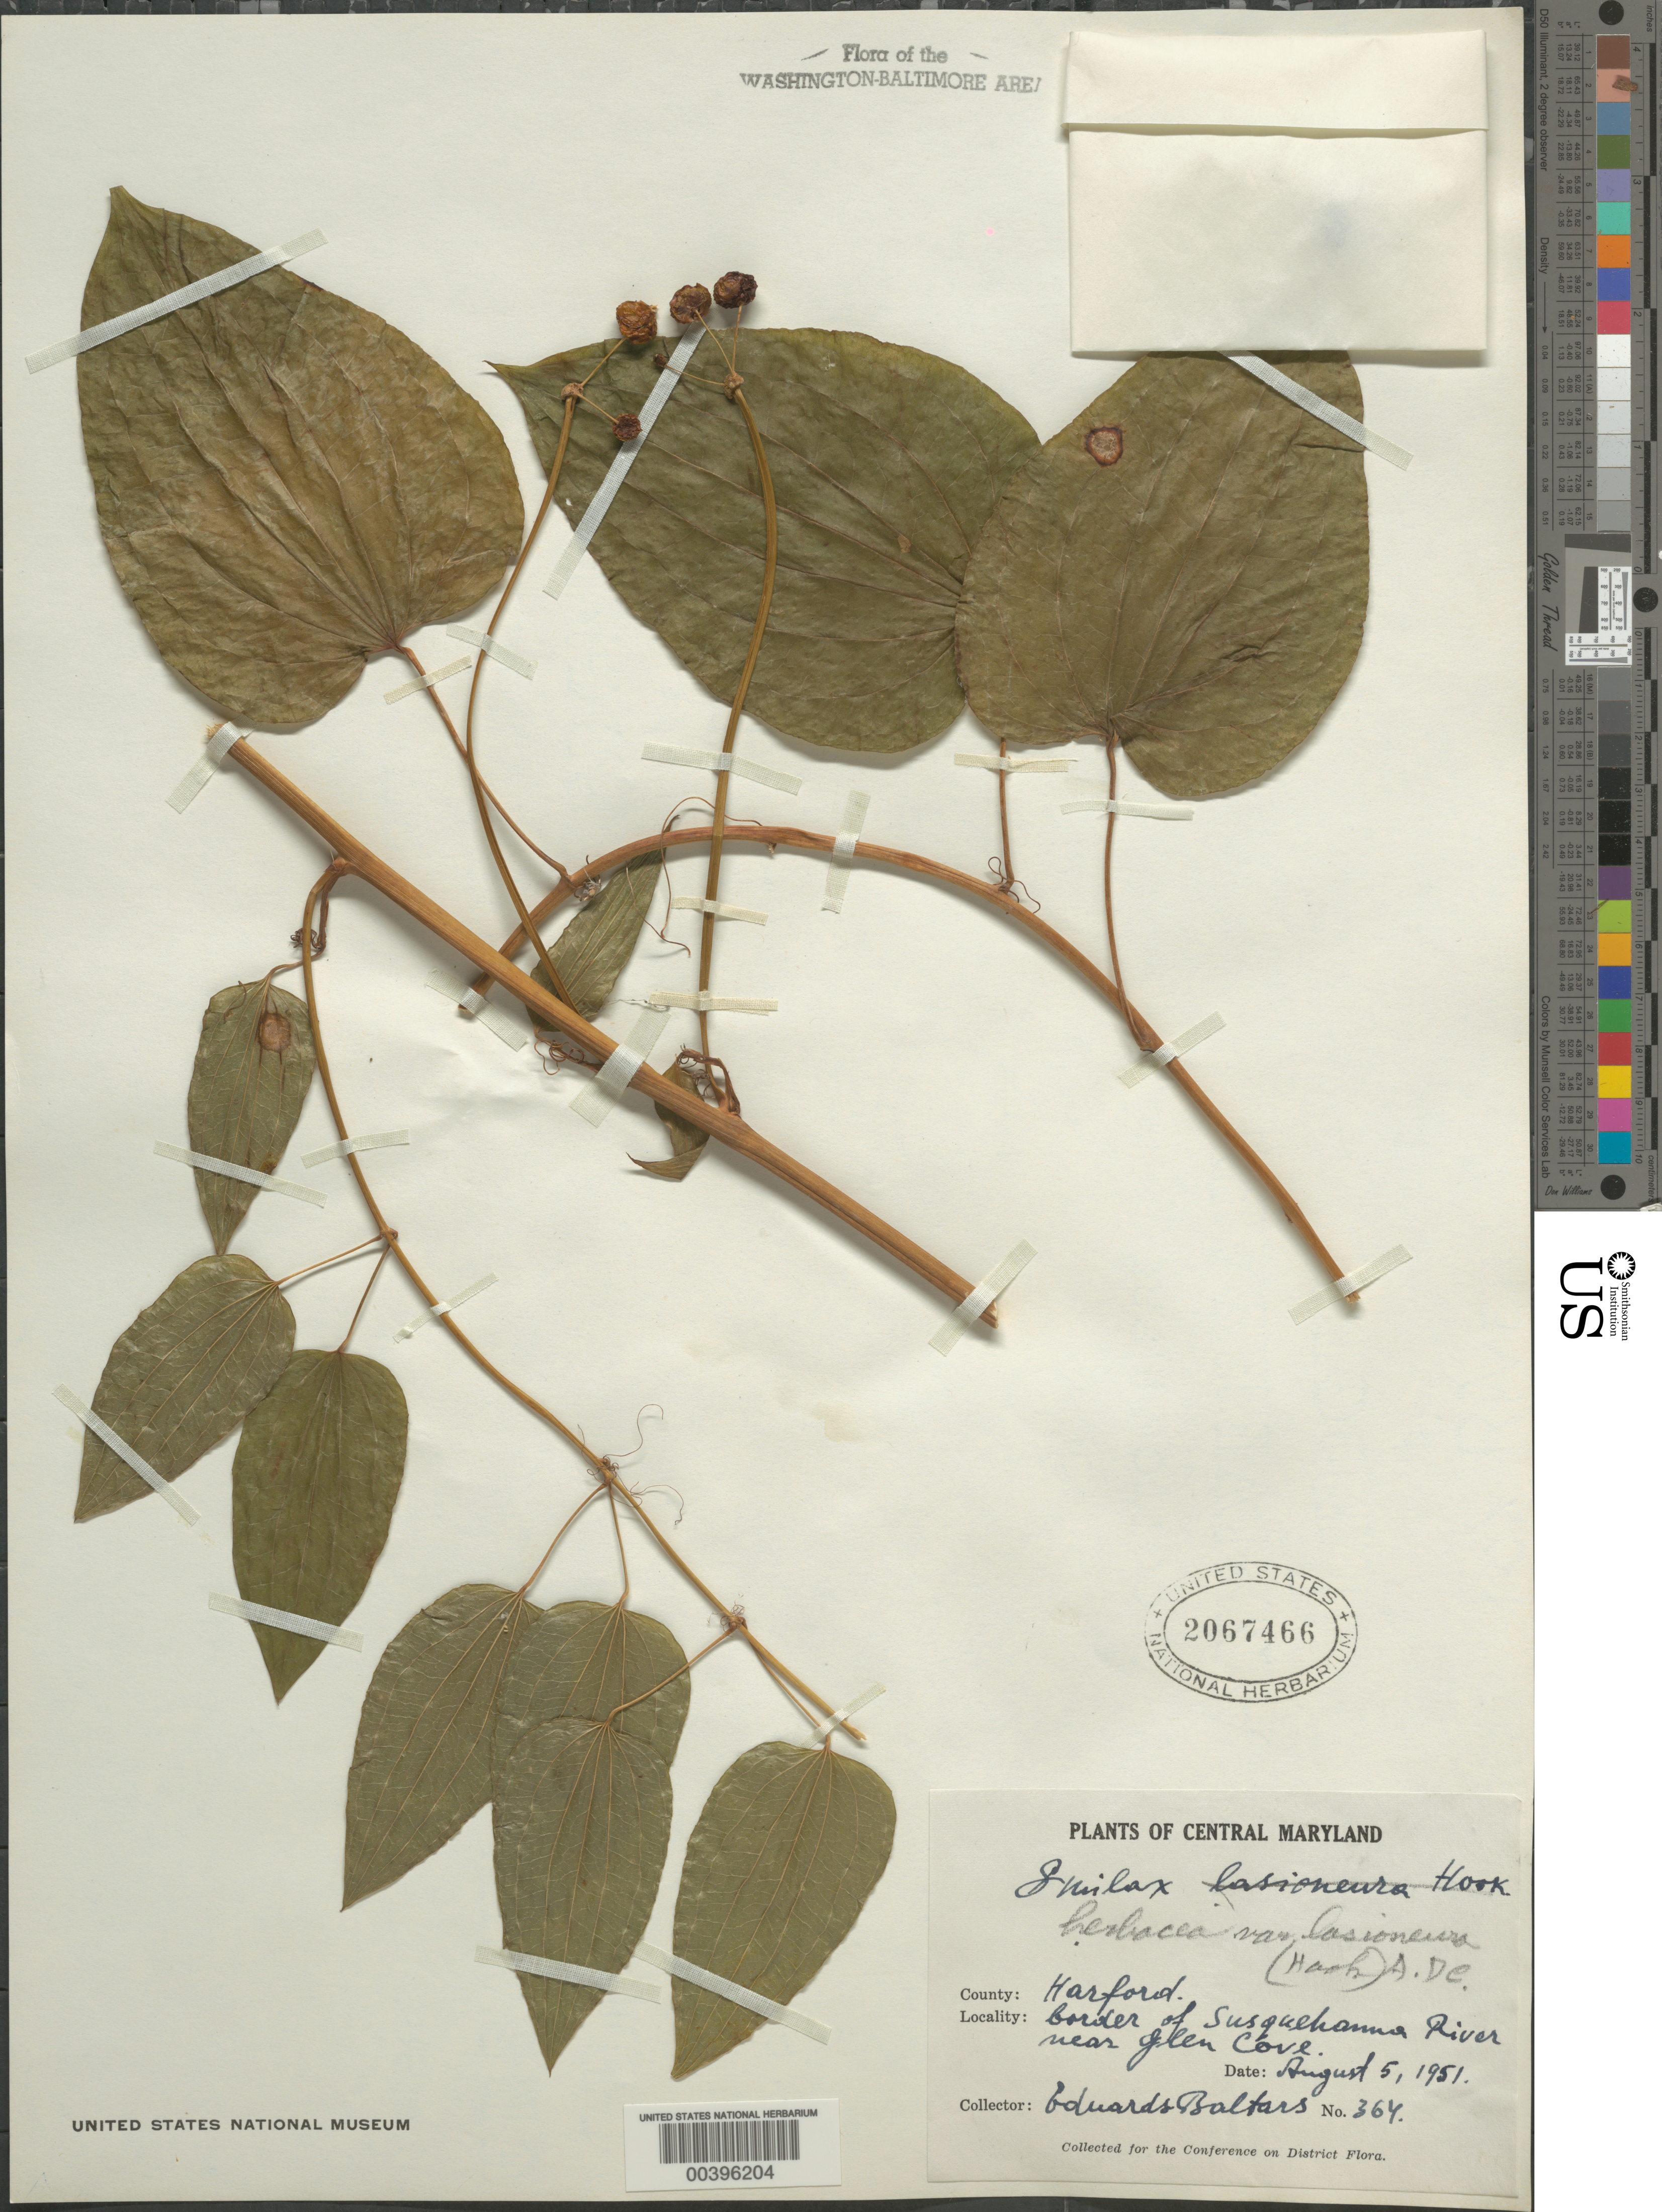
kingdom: Plantae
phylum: Tracheophyta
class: Liliopsida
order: Liliales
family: Smilacaceae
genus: Smilax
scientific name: Smilax herbacea var. lasioneuron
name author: (Hook.) A. DC.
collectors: E. Baltars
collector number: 364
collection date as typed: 05 Aug 1951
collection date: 1951-08-05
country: United States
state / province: Maryland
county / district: Harford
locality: Susquehanna River, near Glen Cove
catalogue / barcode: US 2067466